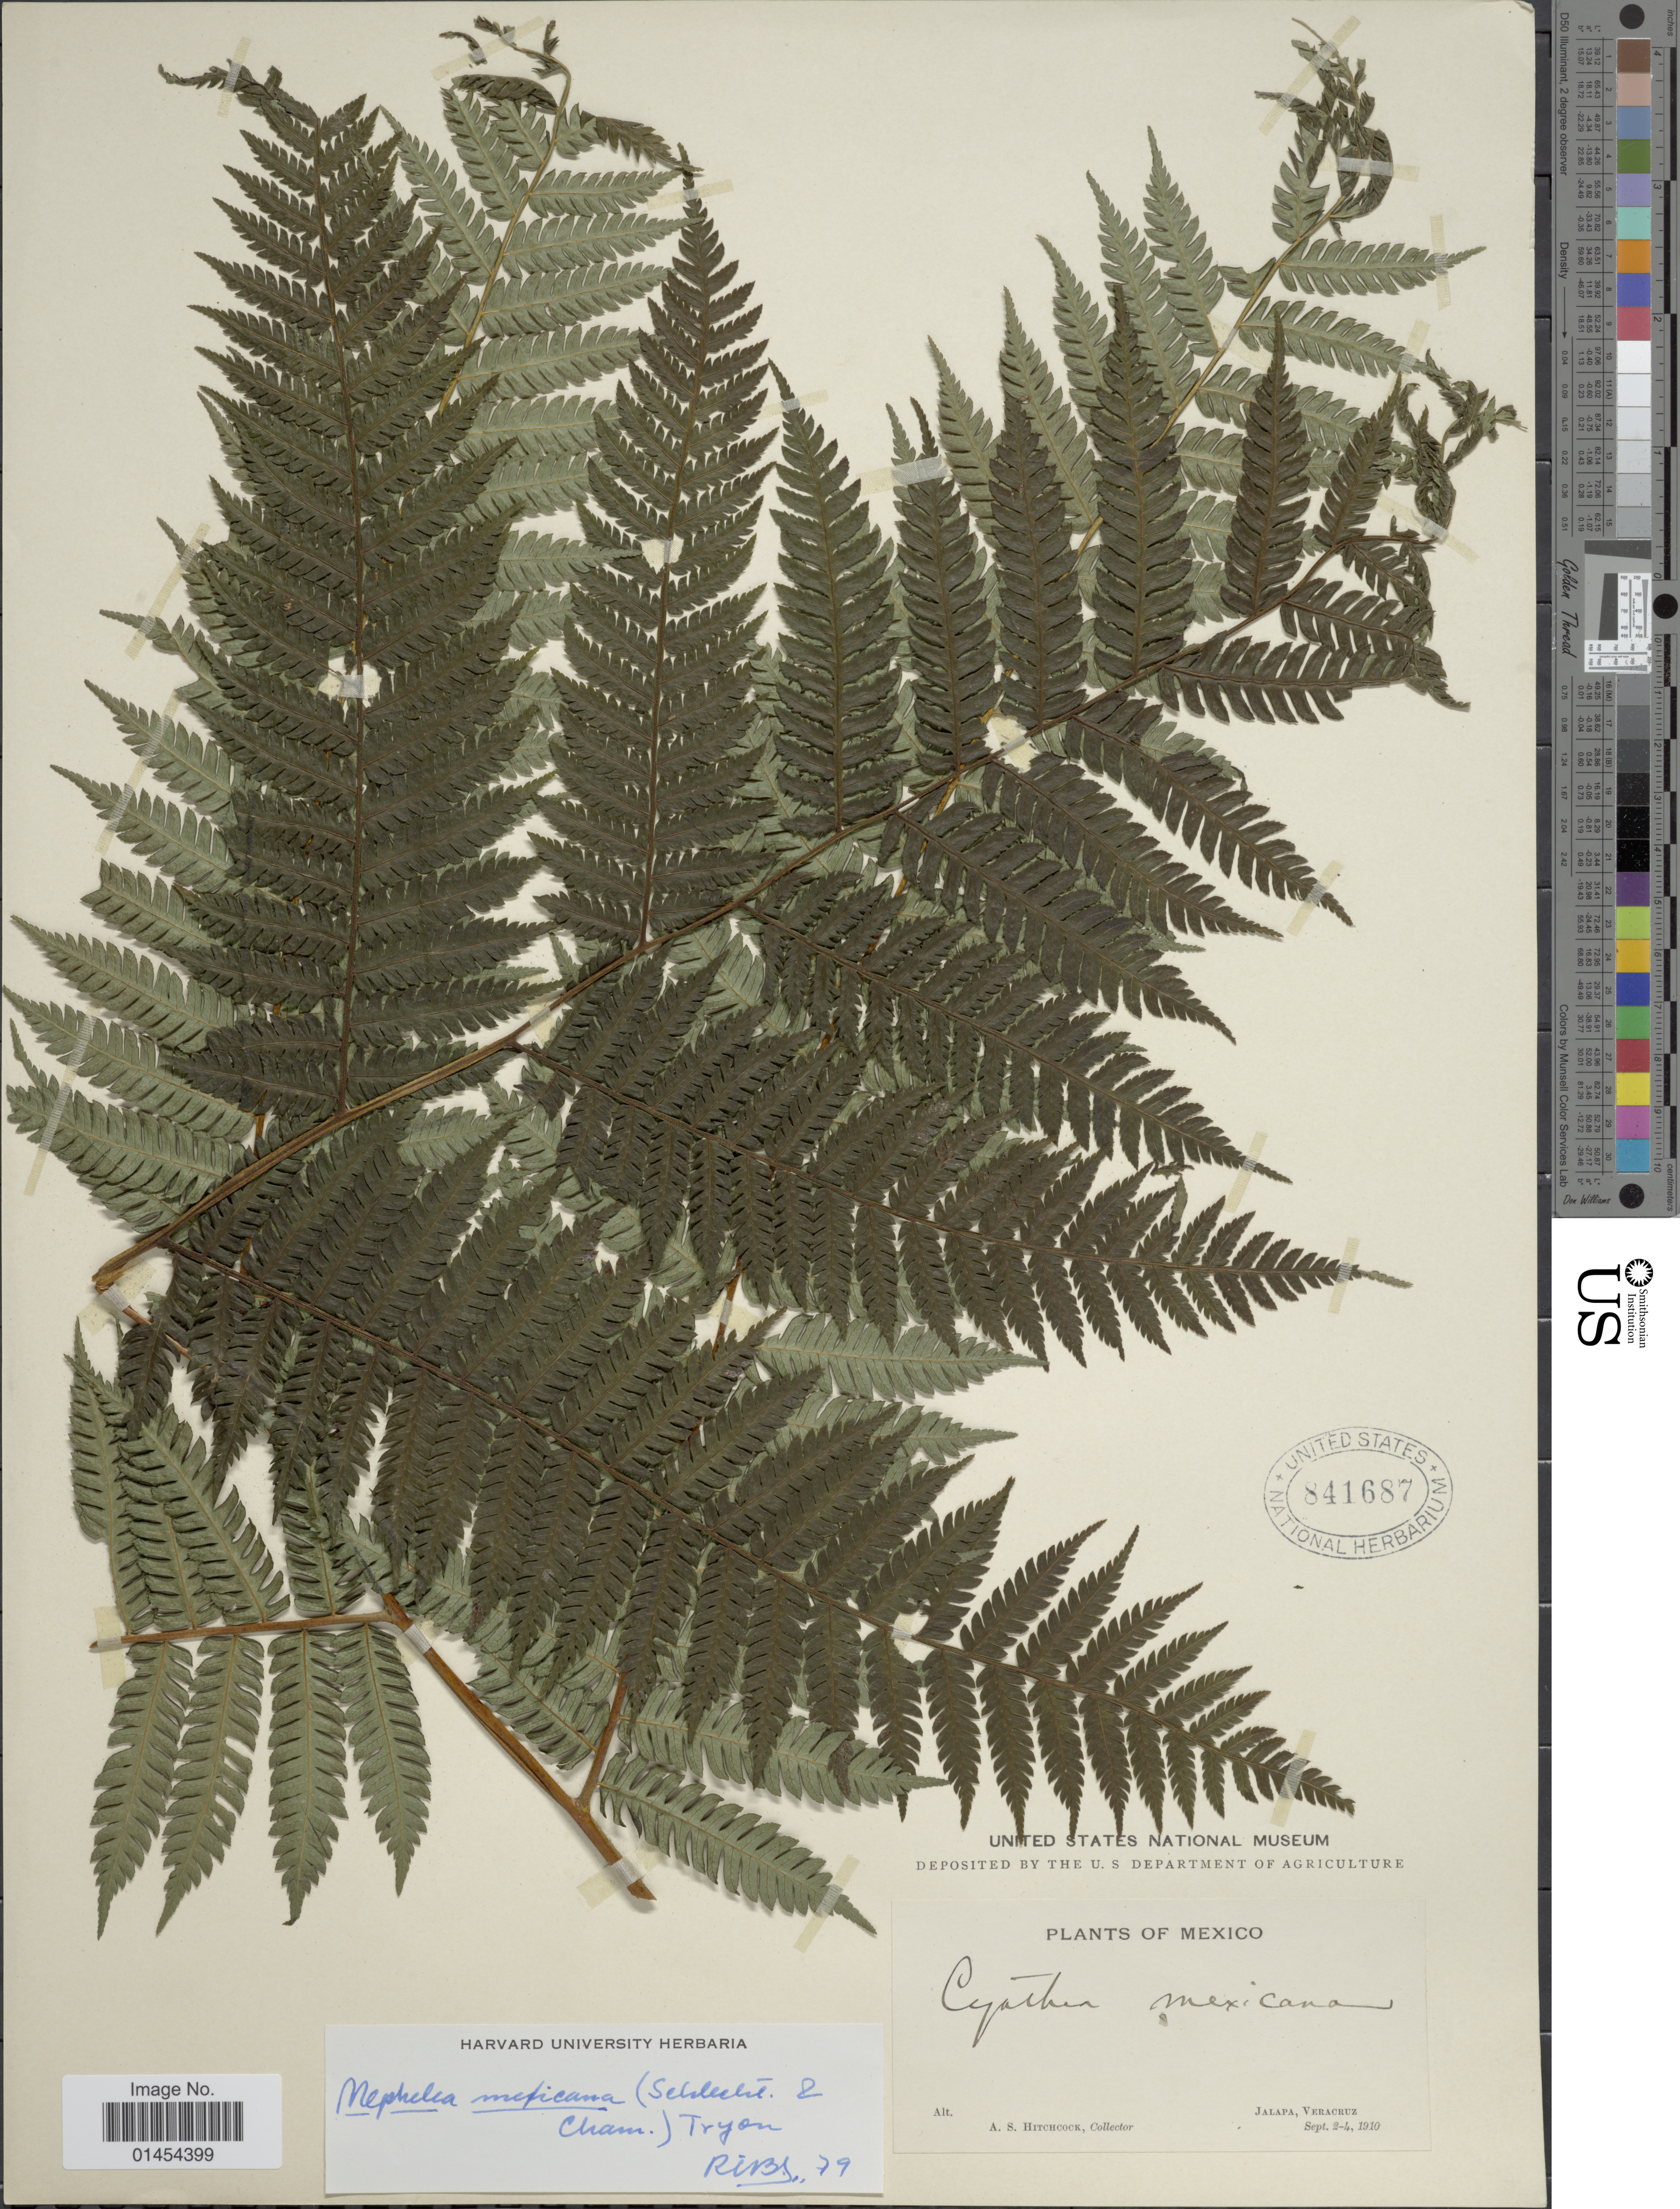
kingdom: Plantae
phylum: Tracheophyta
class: Polypodiopsida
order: Cyatheales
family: Cyatheaceae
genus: Alsophila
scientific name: Alsophila firma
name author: (Baker) D.S. Conant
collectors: A. S. Hitchcock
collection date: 1910-09-02/1910-09-04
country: Mexico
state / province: Veracruz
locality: Jalapa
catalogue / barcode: US 841687